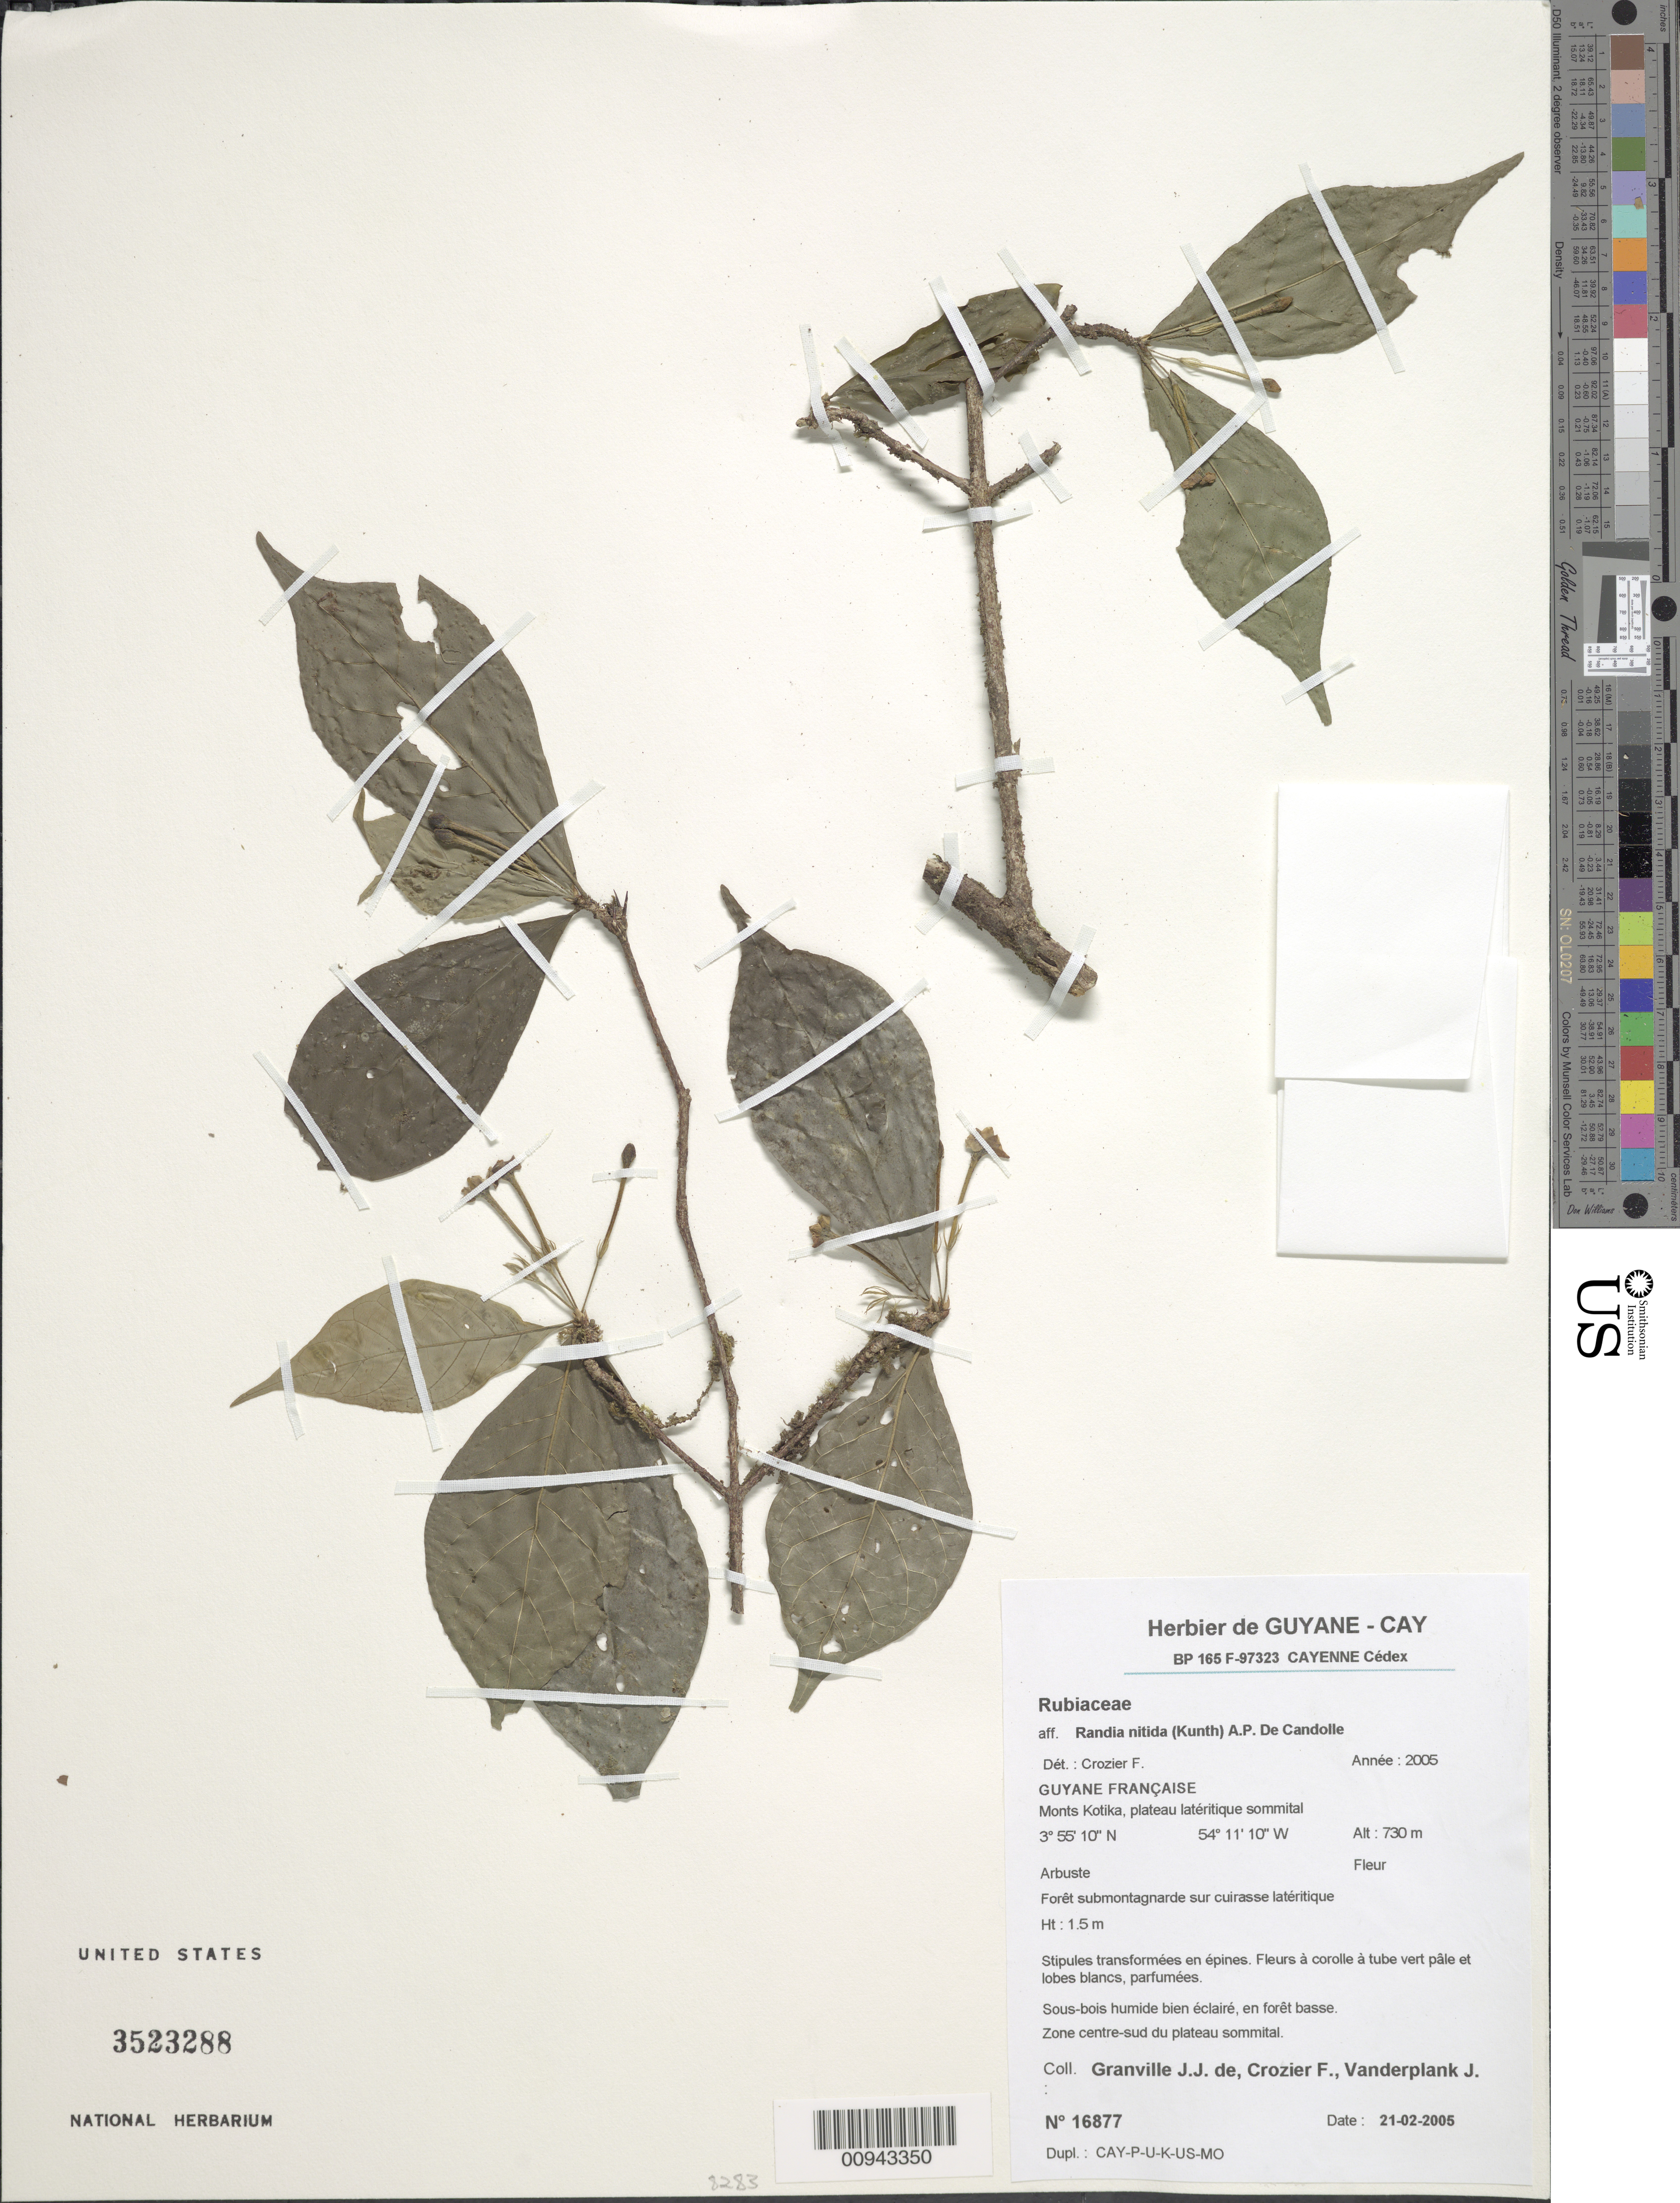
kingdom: Plantae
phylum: Tracheophyta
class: Magnoliopsida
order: Gentianales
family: Rubiaceae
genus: Randia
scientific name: Randia nitida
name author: (Kunth) C. DC.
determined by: Crozier, F.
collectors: J.-J. de Granville, F. Crozier & J. Vanderplank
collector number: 16877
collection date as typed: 21-Feb-05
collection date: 2005-02-21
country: French Guiana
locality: Monts Kotika, zone centre-sud du plateau sommital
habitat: Foret submontagnarde sur cuirasse lateritique. Sous-bois humide bien eclaire, en foret basse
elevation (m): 730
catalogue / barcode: US 3523288